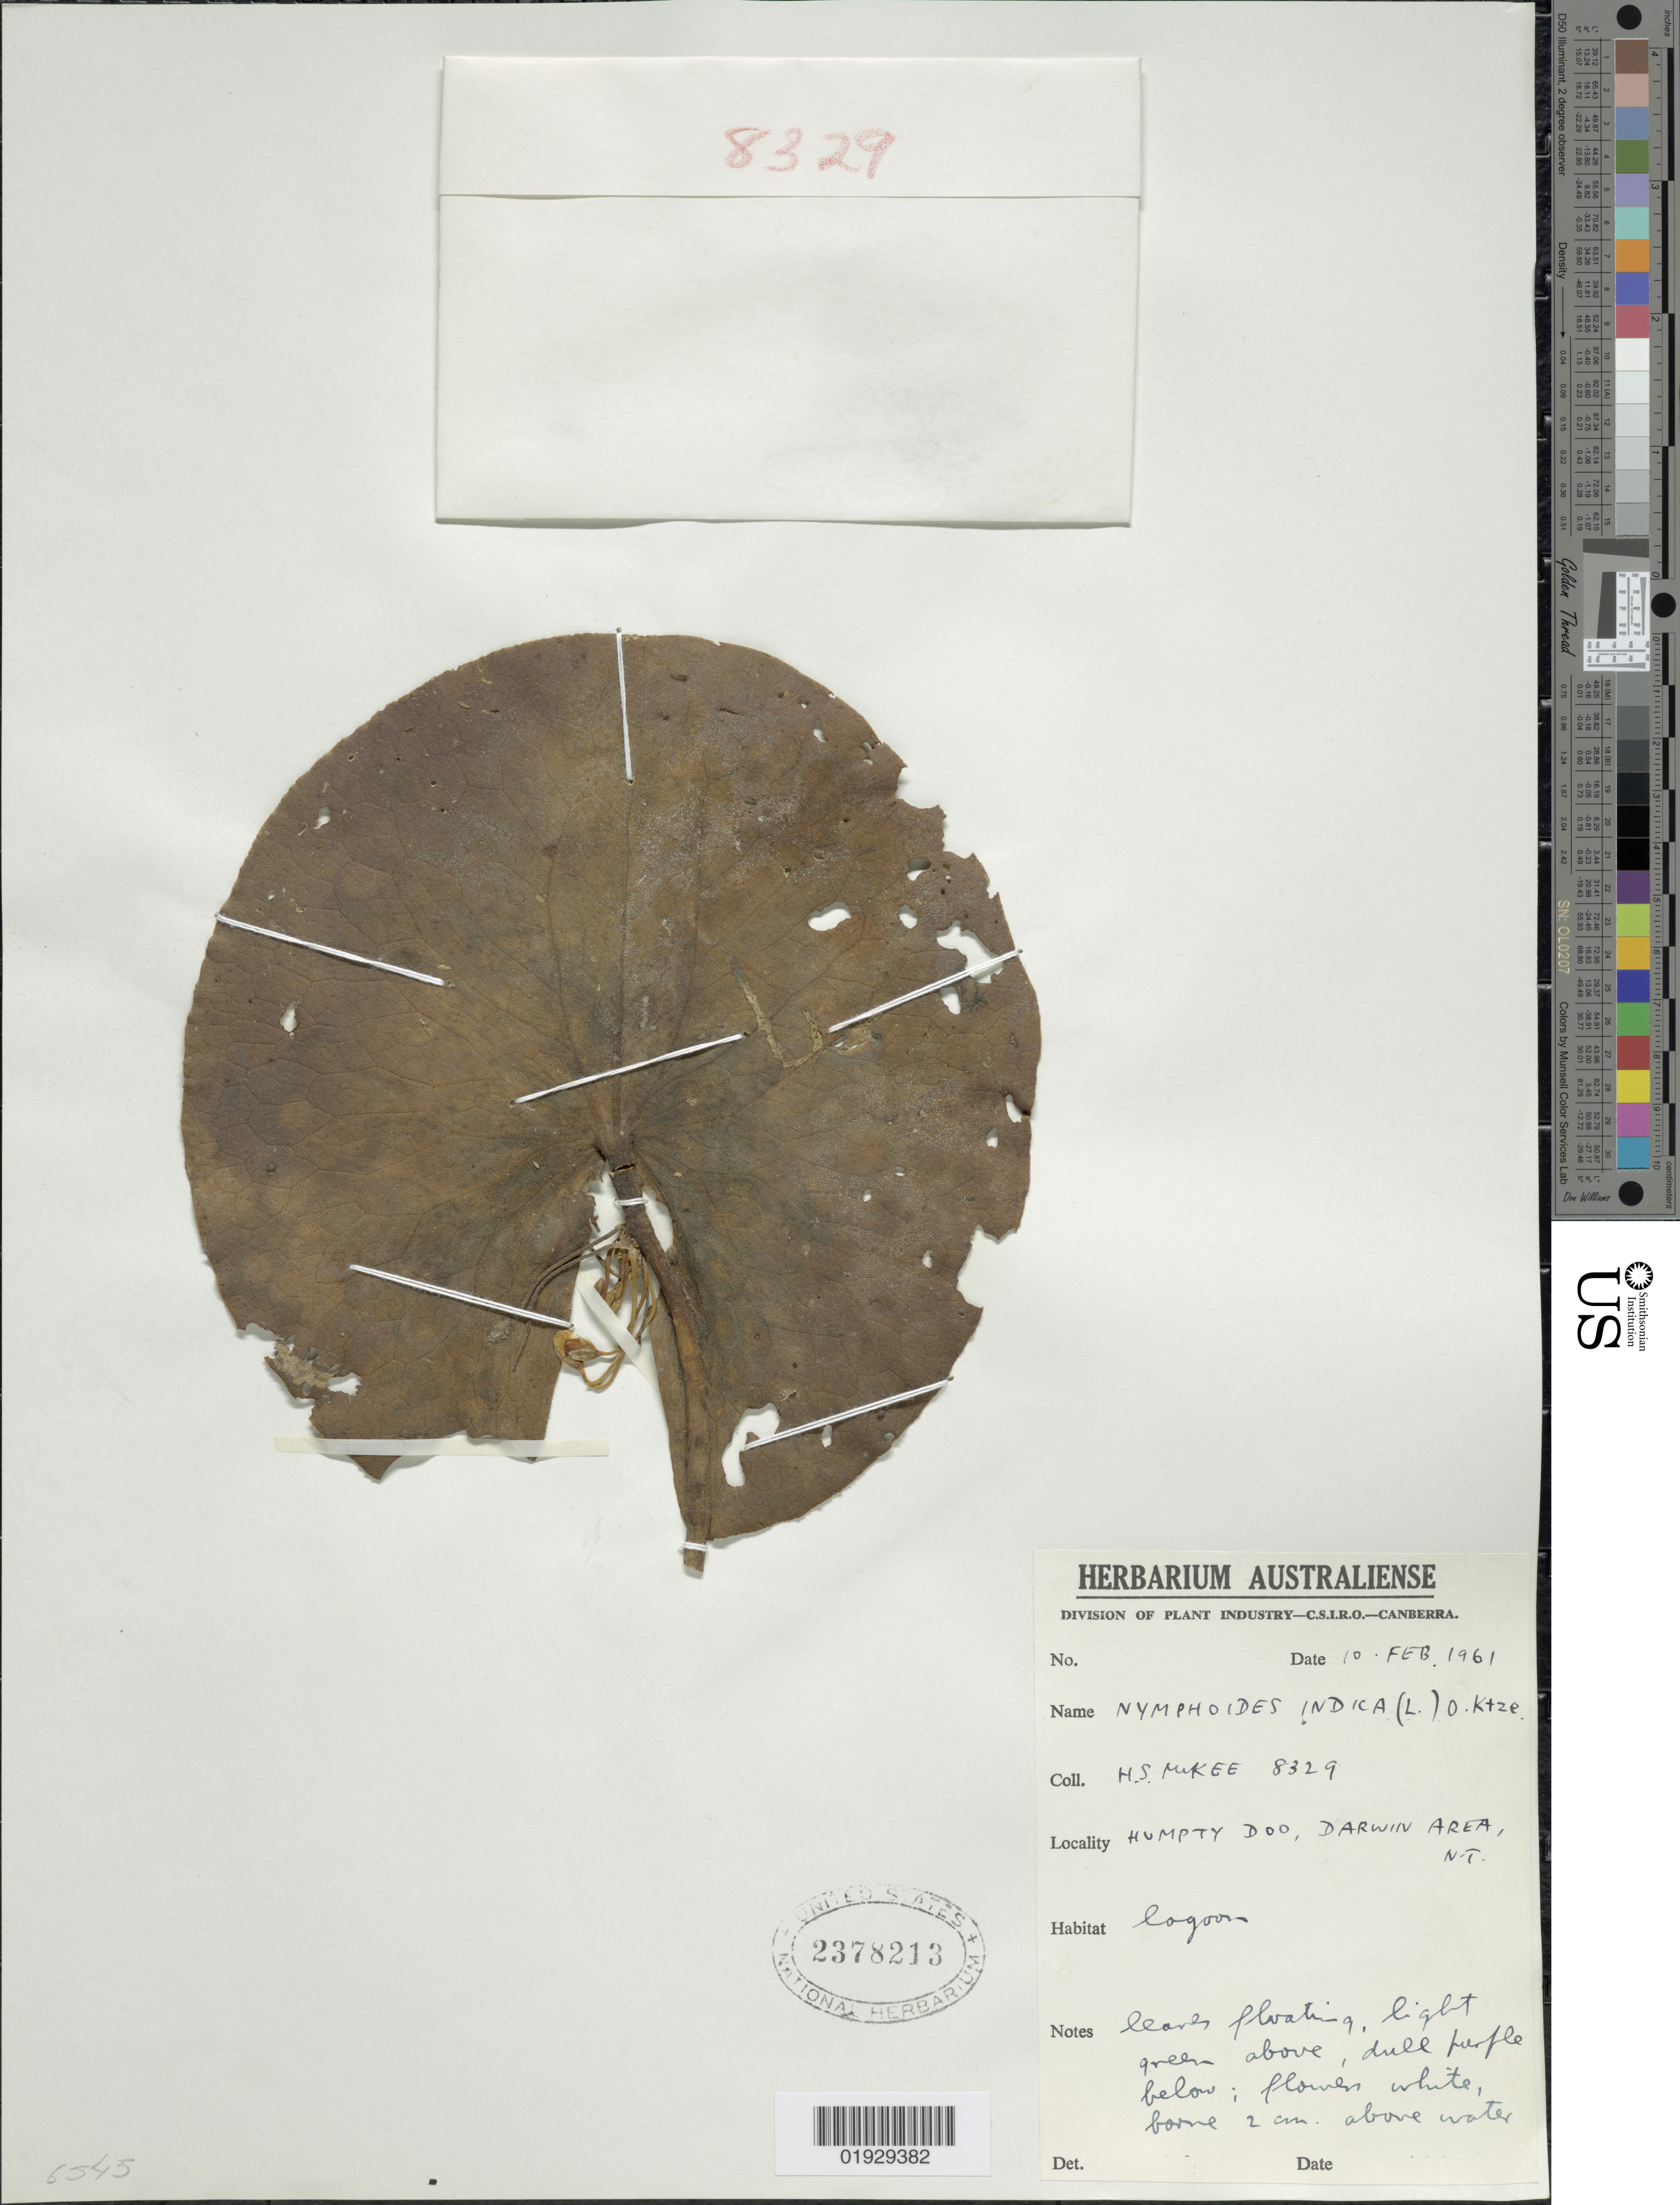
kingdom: Plantae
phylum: Tracheophyta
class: Magnoliopsida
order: Asterales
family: Menyanthaceae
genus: Nymphoides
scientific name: Nymphoides indica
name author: (L.) Kuntze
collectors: H. S. McKee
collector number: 8329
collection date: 1961-02-10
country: Australia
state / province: Northern Territory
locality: Humpty Doo, Darwin Area, N.T.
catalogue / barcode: US 2378213